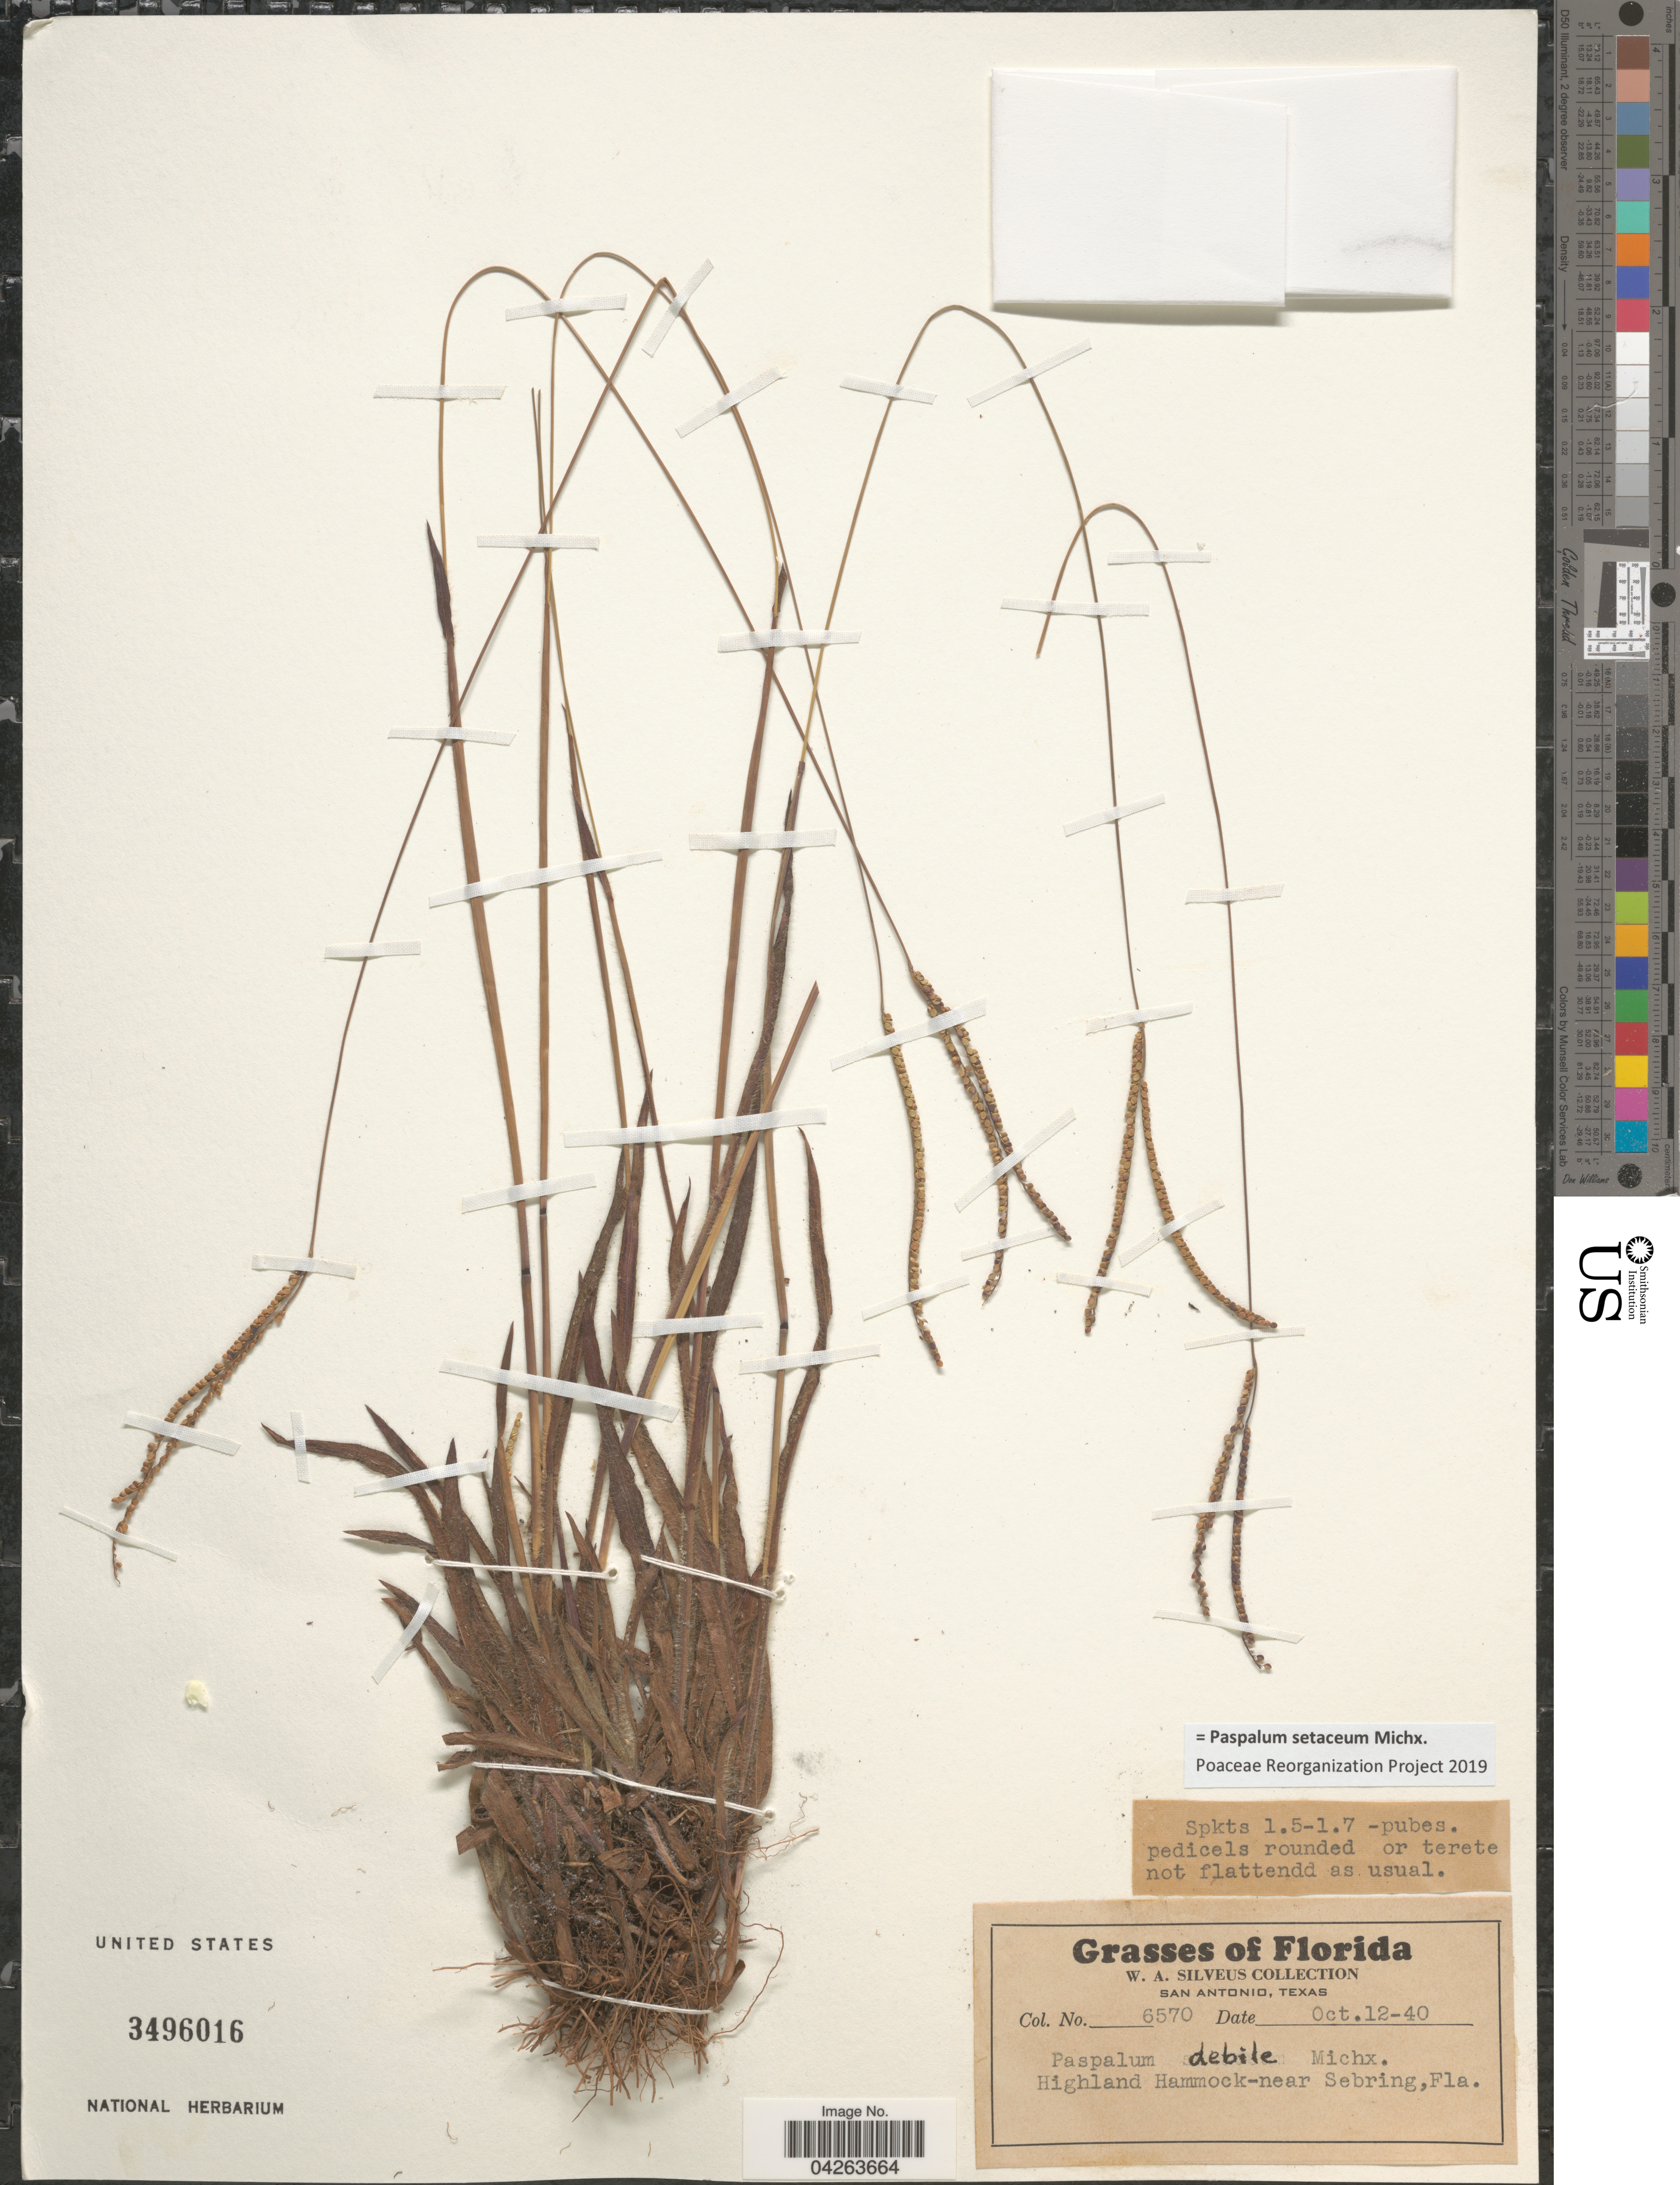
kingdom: Plantae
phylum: Tracheophyta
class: Liliopsida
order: Poales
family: Poaceae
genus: Paspalum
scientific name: Paspalum setaceum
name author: Michx.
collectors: W. Silveus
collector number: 6570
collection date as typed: Transcribed d/m/y: 12/10/40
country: United States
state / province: Florida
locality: Highland Hammock-near Sebring.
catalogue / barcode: US 3496016